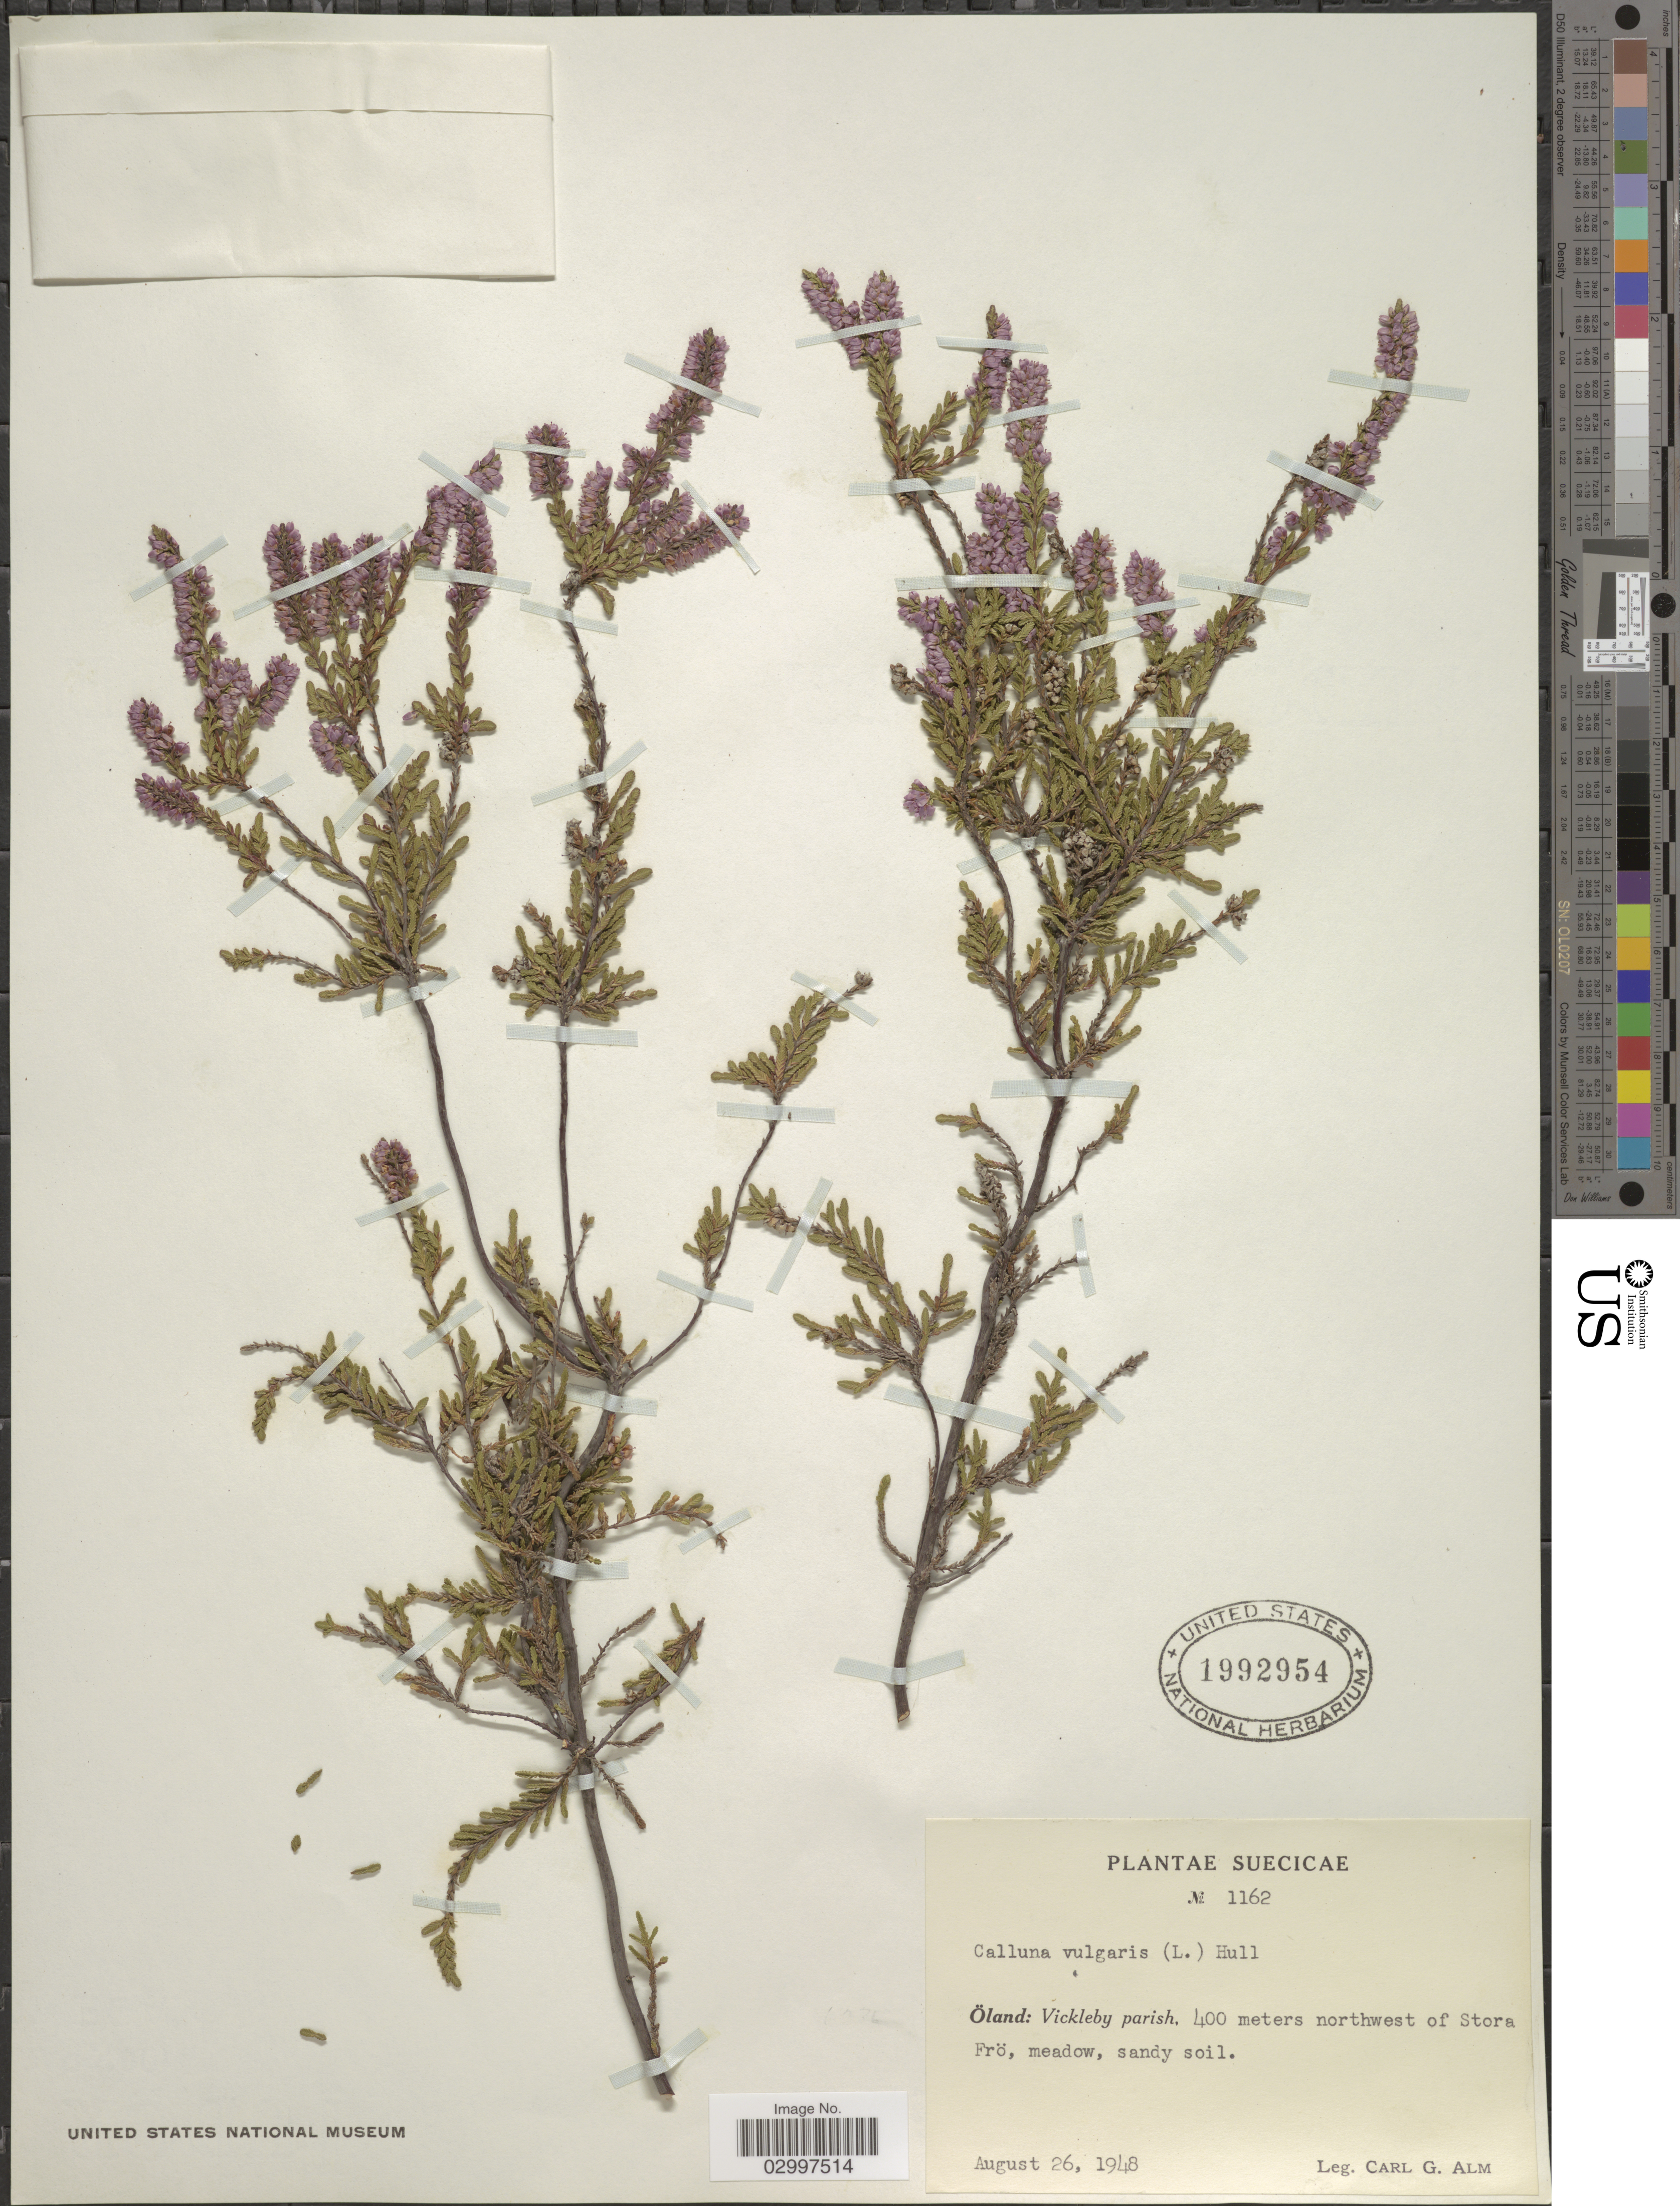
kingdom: Plantae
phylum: Tracheophyta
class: Magnoliopsida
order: Ericales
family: Ericaceae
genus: Calluna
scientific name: Calluna vulgaris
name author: (L.) Hull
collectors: C. G. Alm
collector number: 1162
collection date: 1948-08-26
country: Sweden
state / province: Kalmar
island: Oland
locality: Suecicae. Öland: Vickleby parish. 400 meters northwest of Stora Frö.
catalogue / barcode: US 1992954